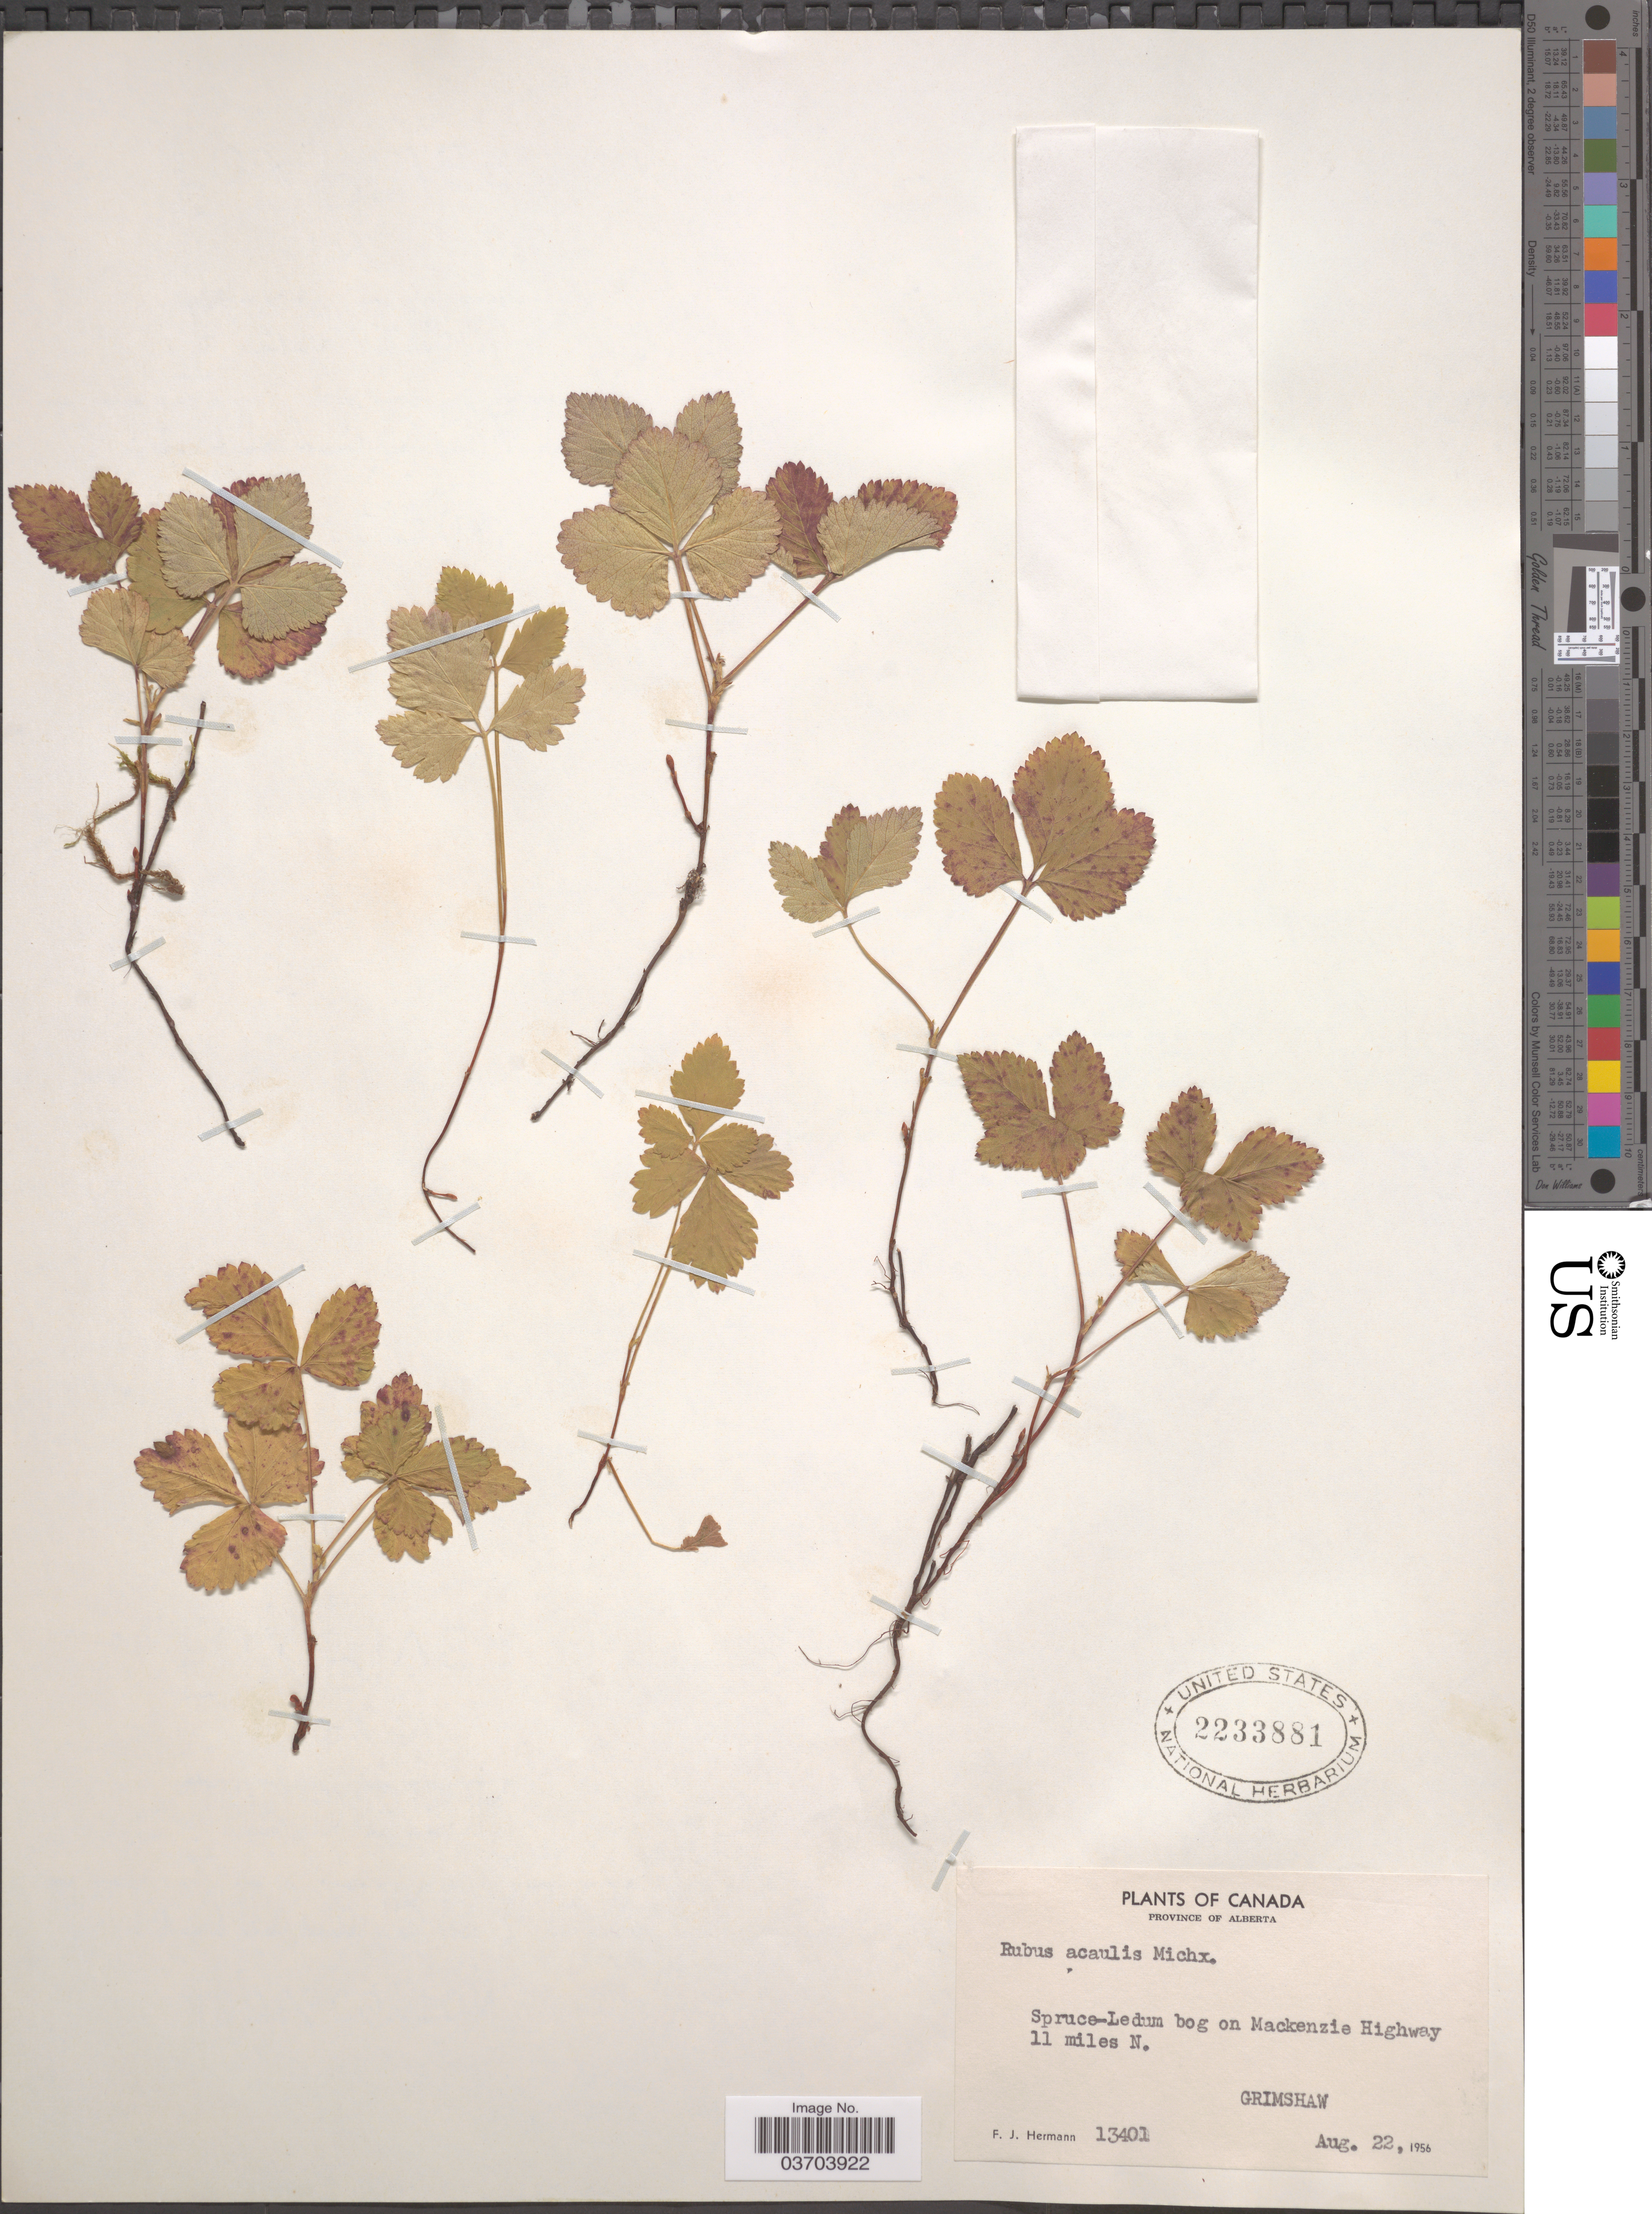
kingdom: Plantae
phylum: Tracheophyta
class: Magnoliopsida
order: Rosales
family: Rosaceae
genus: Rubus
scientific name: Rubus acaulis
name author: Michx.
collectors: F. J. Hermann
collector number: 13401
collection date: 1956-08-22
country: Canada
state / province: Alberta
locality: Spruce-Ledum bog on Mackenzie Highway 11 miles N. Grimshaw.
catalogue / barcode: US 2233881